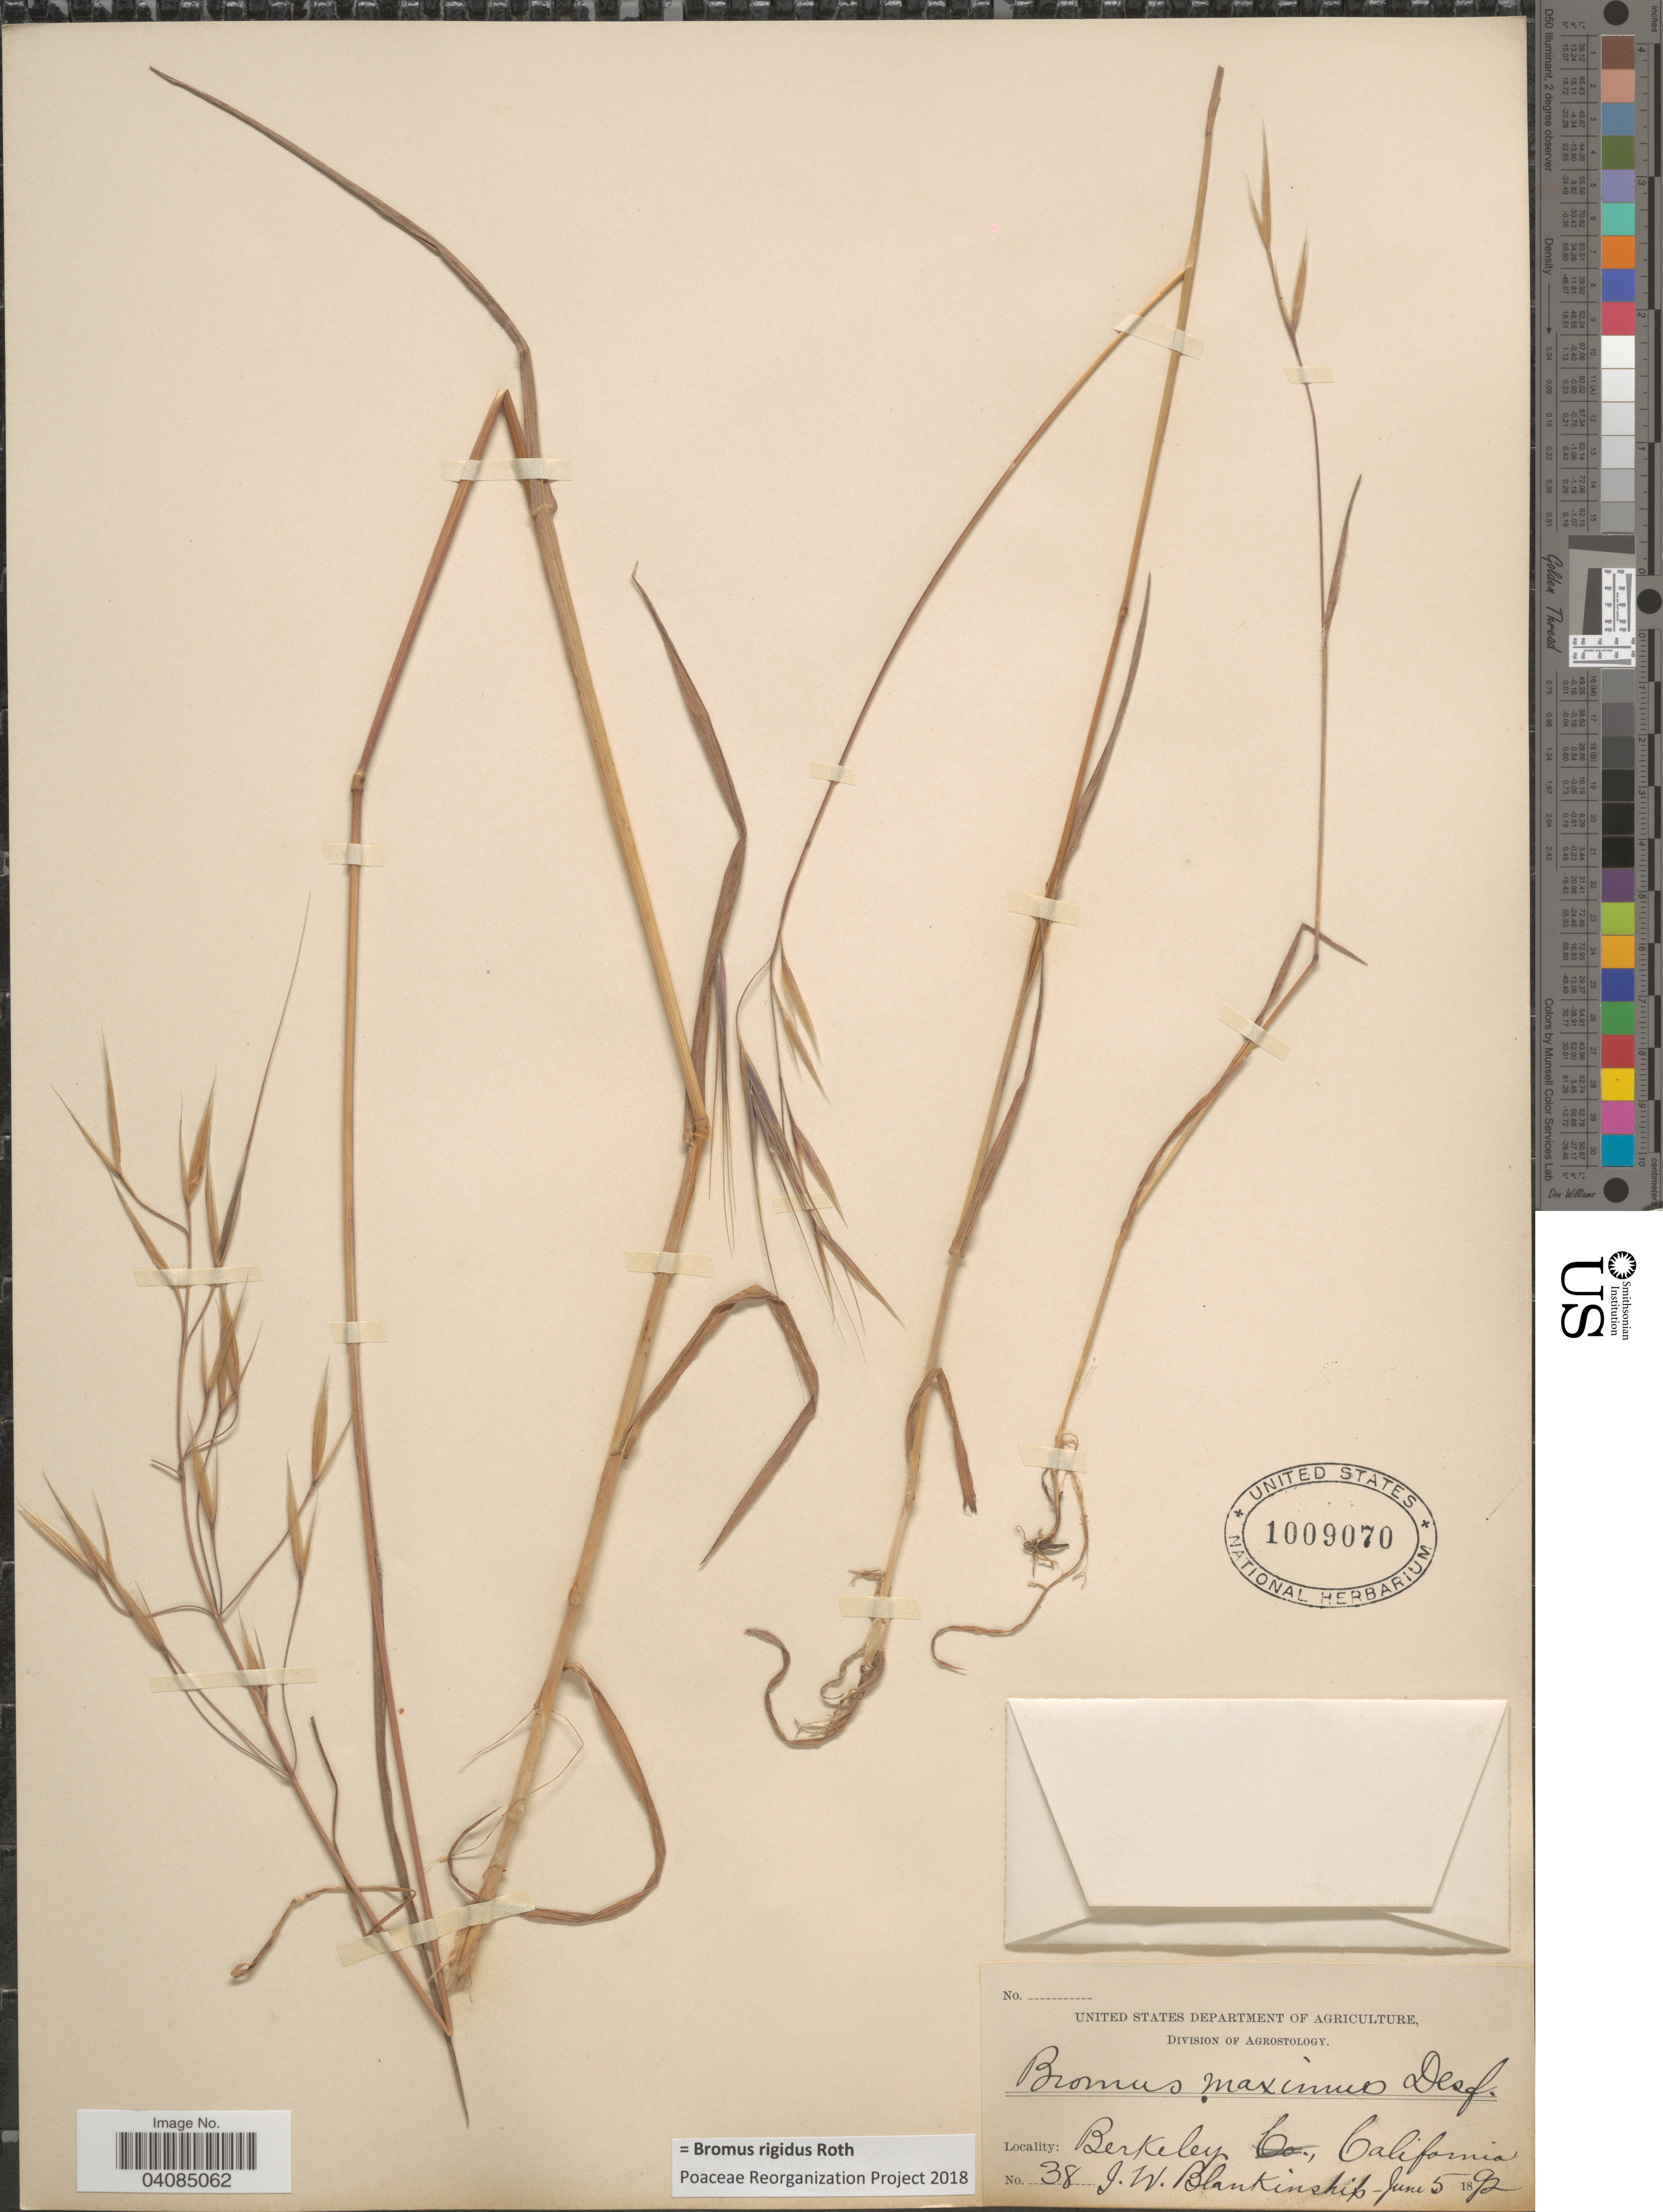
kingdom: Plantae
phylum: Tracheophyta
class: Liliopsida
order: Poales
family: Poaceae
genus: Bromus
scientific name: Bromus rigidus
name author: Roth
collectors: J. W. Blankinship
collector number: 38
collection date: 1892-06-05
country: United States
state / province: California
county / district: Alameda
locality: Berkeley.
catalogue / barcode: US 1009070